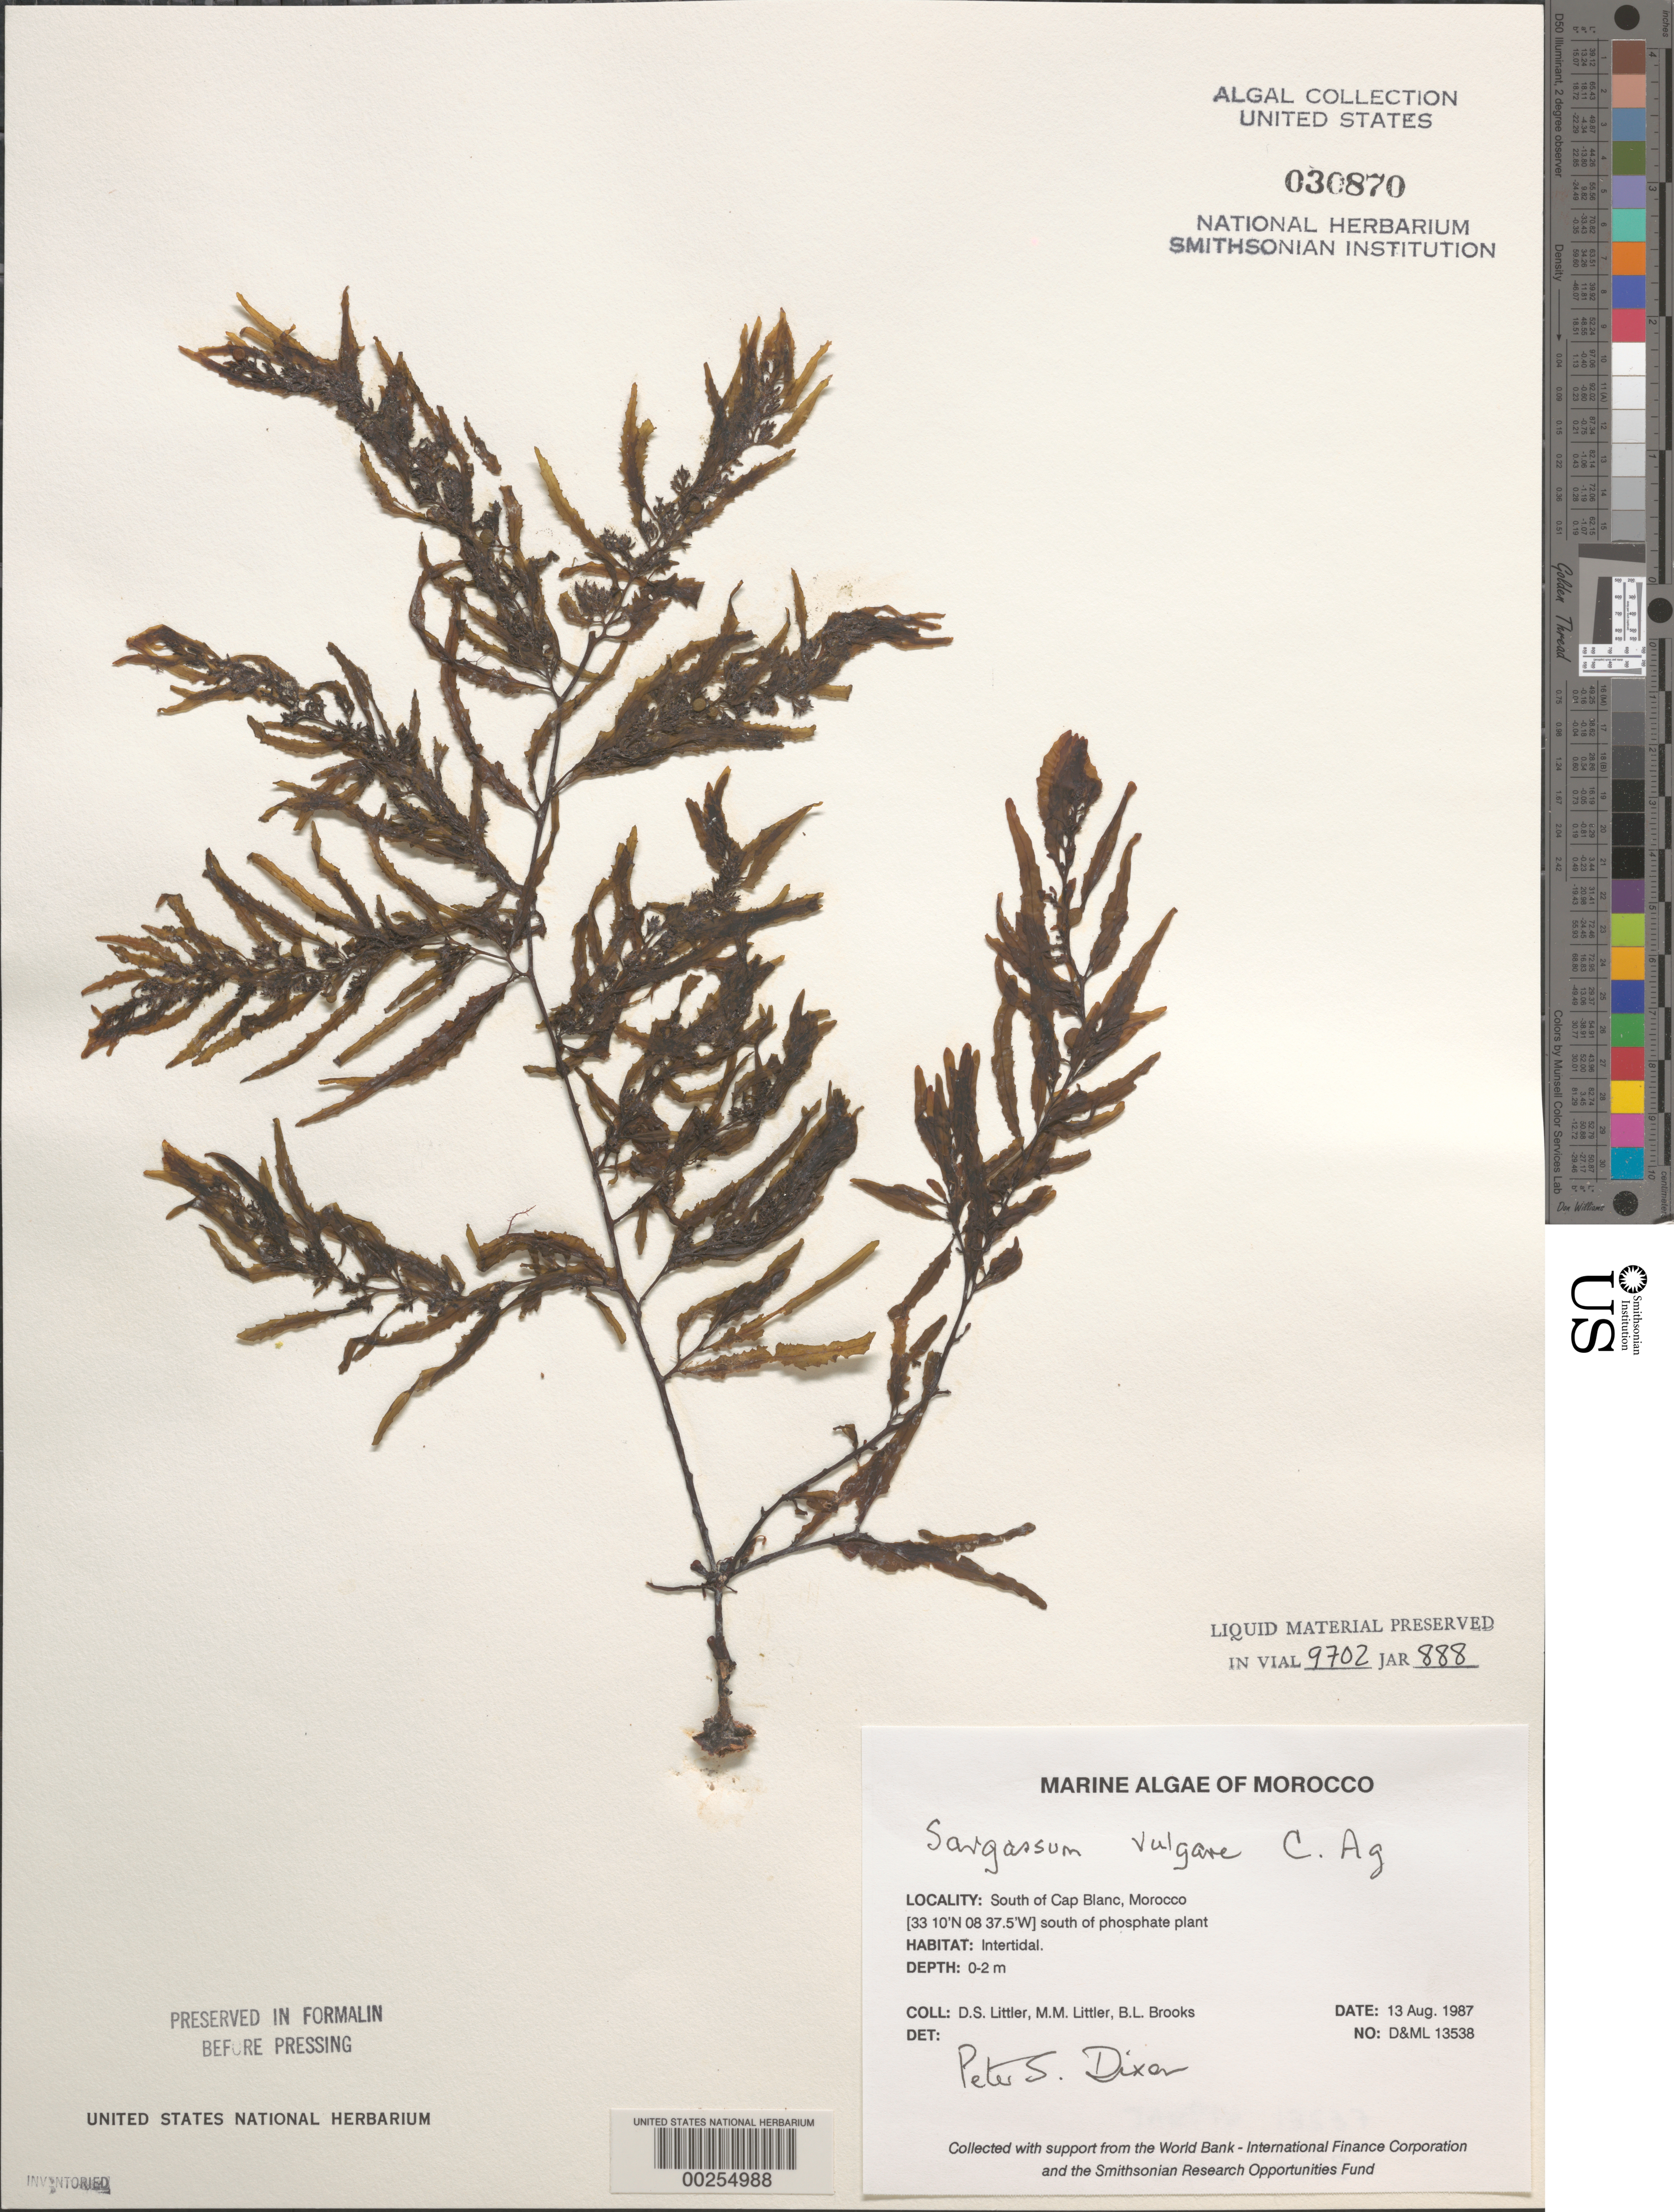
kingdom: Chromista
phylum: Ochrophyta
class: Phaeophyceae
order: Fucales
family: Sargassaceae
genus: Sargassum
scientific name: Sargassum vulgare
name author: C. Agardh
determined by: Dixon, P. S.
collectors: D. S. Littler, M. M. Littler & B. Brooks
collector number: D&ML 13538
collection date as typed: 13 Aug 1987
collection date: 1987-08-13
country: Morocco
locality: South of Cap Blanc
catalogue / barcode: US 30870